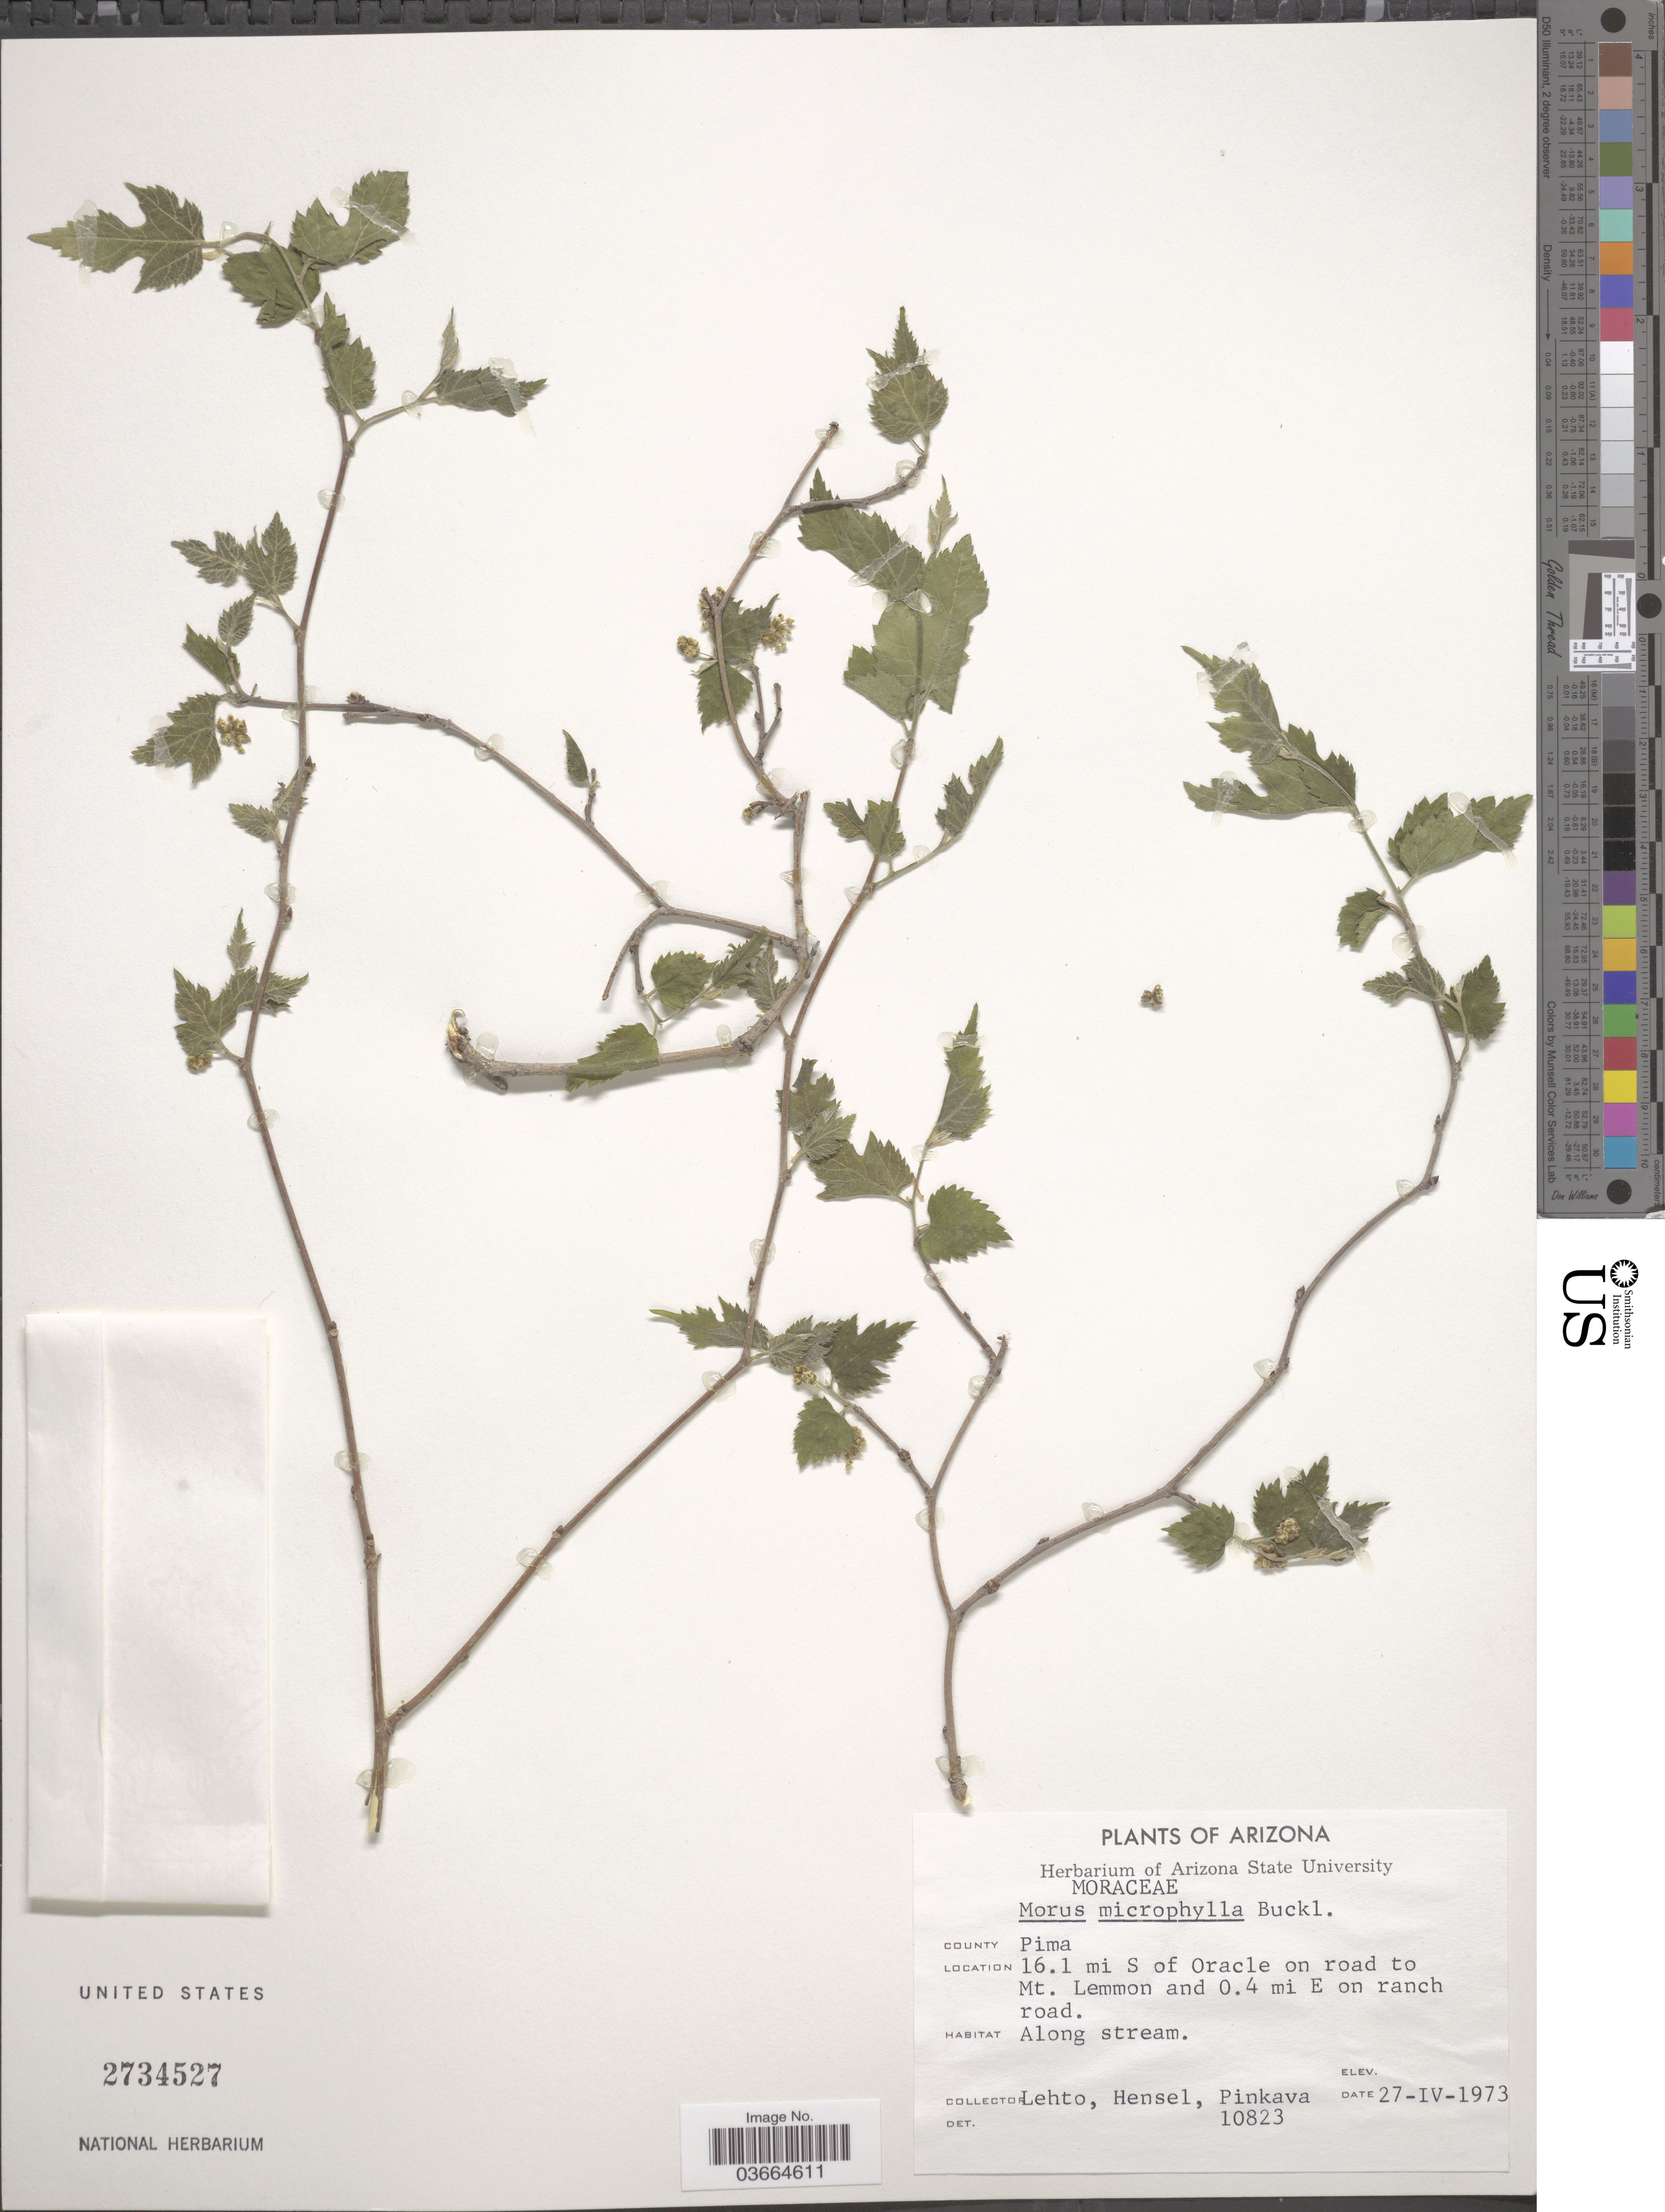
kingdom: Plantae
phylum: Tracheophyta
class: Magnoliopsida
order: Rosales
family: Moraceae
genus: Morus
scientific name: Morus microphylla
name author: Buckley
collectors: -. Lehto, -. Hensel & -. Pinkava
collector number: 10823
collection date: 1973-04-27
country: United States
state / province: Arizona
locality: County Pima. 16.1 mi S of Oracle on road to Mt. Lemmon and 0.4 mi E on ranch road.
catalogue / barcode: US 2734527